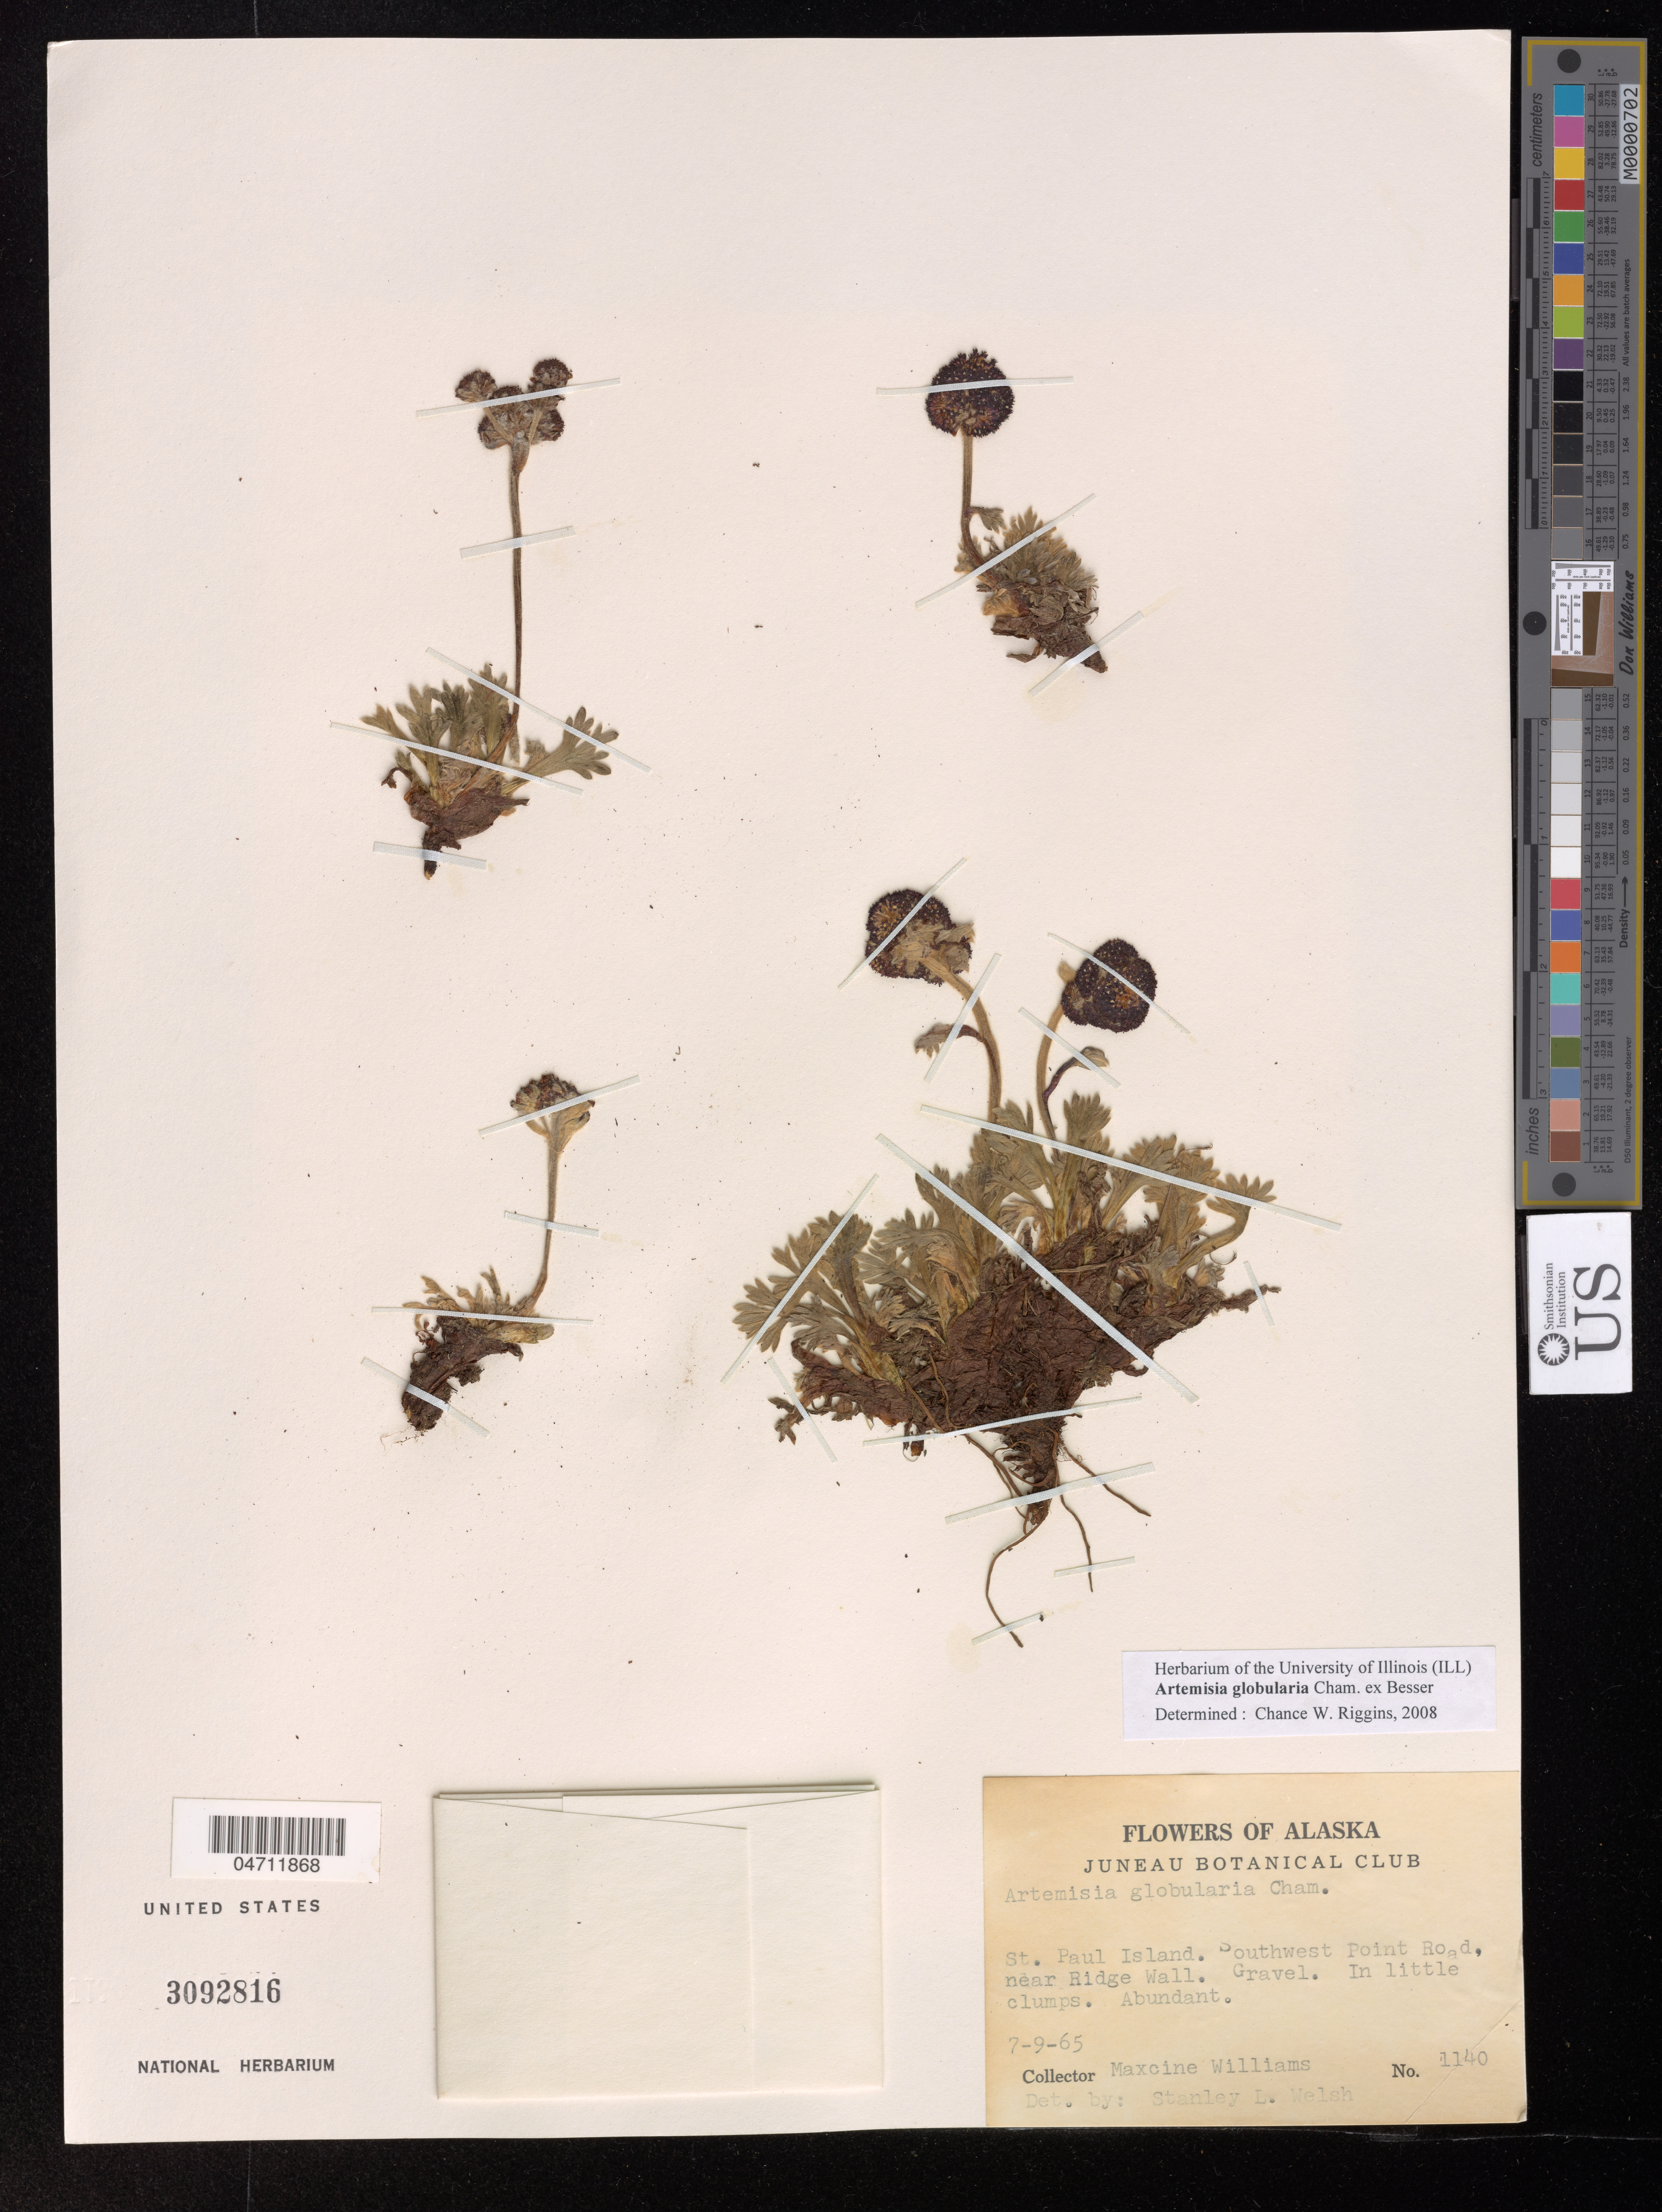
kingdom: Plantae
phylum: Tracheophyta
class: Magnoliopsida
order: Asterales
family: Asteraceae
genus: Artemisia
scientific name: Artemisia globularia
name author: Cham. ex Besser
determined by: Riggins, Chance W.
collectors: M. Williams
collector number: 1140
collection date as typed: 9 Jul 1965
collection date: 1965-07-09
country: United States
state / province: Alaska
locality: St. Paul Island. Southwest Point RD, near Ridge Wall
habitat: Gravel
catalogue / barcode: US 3092816